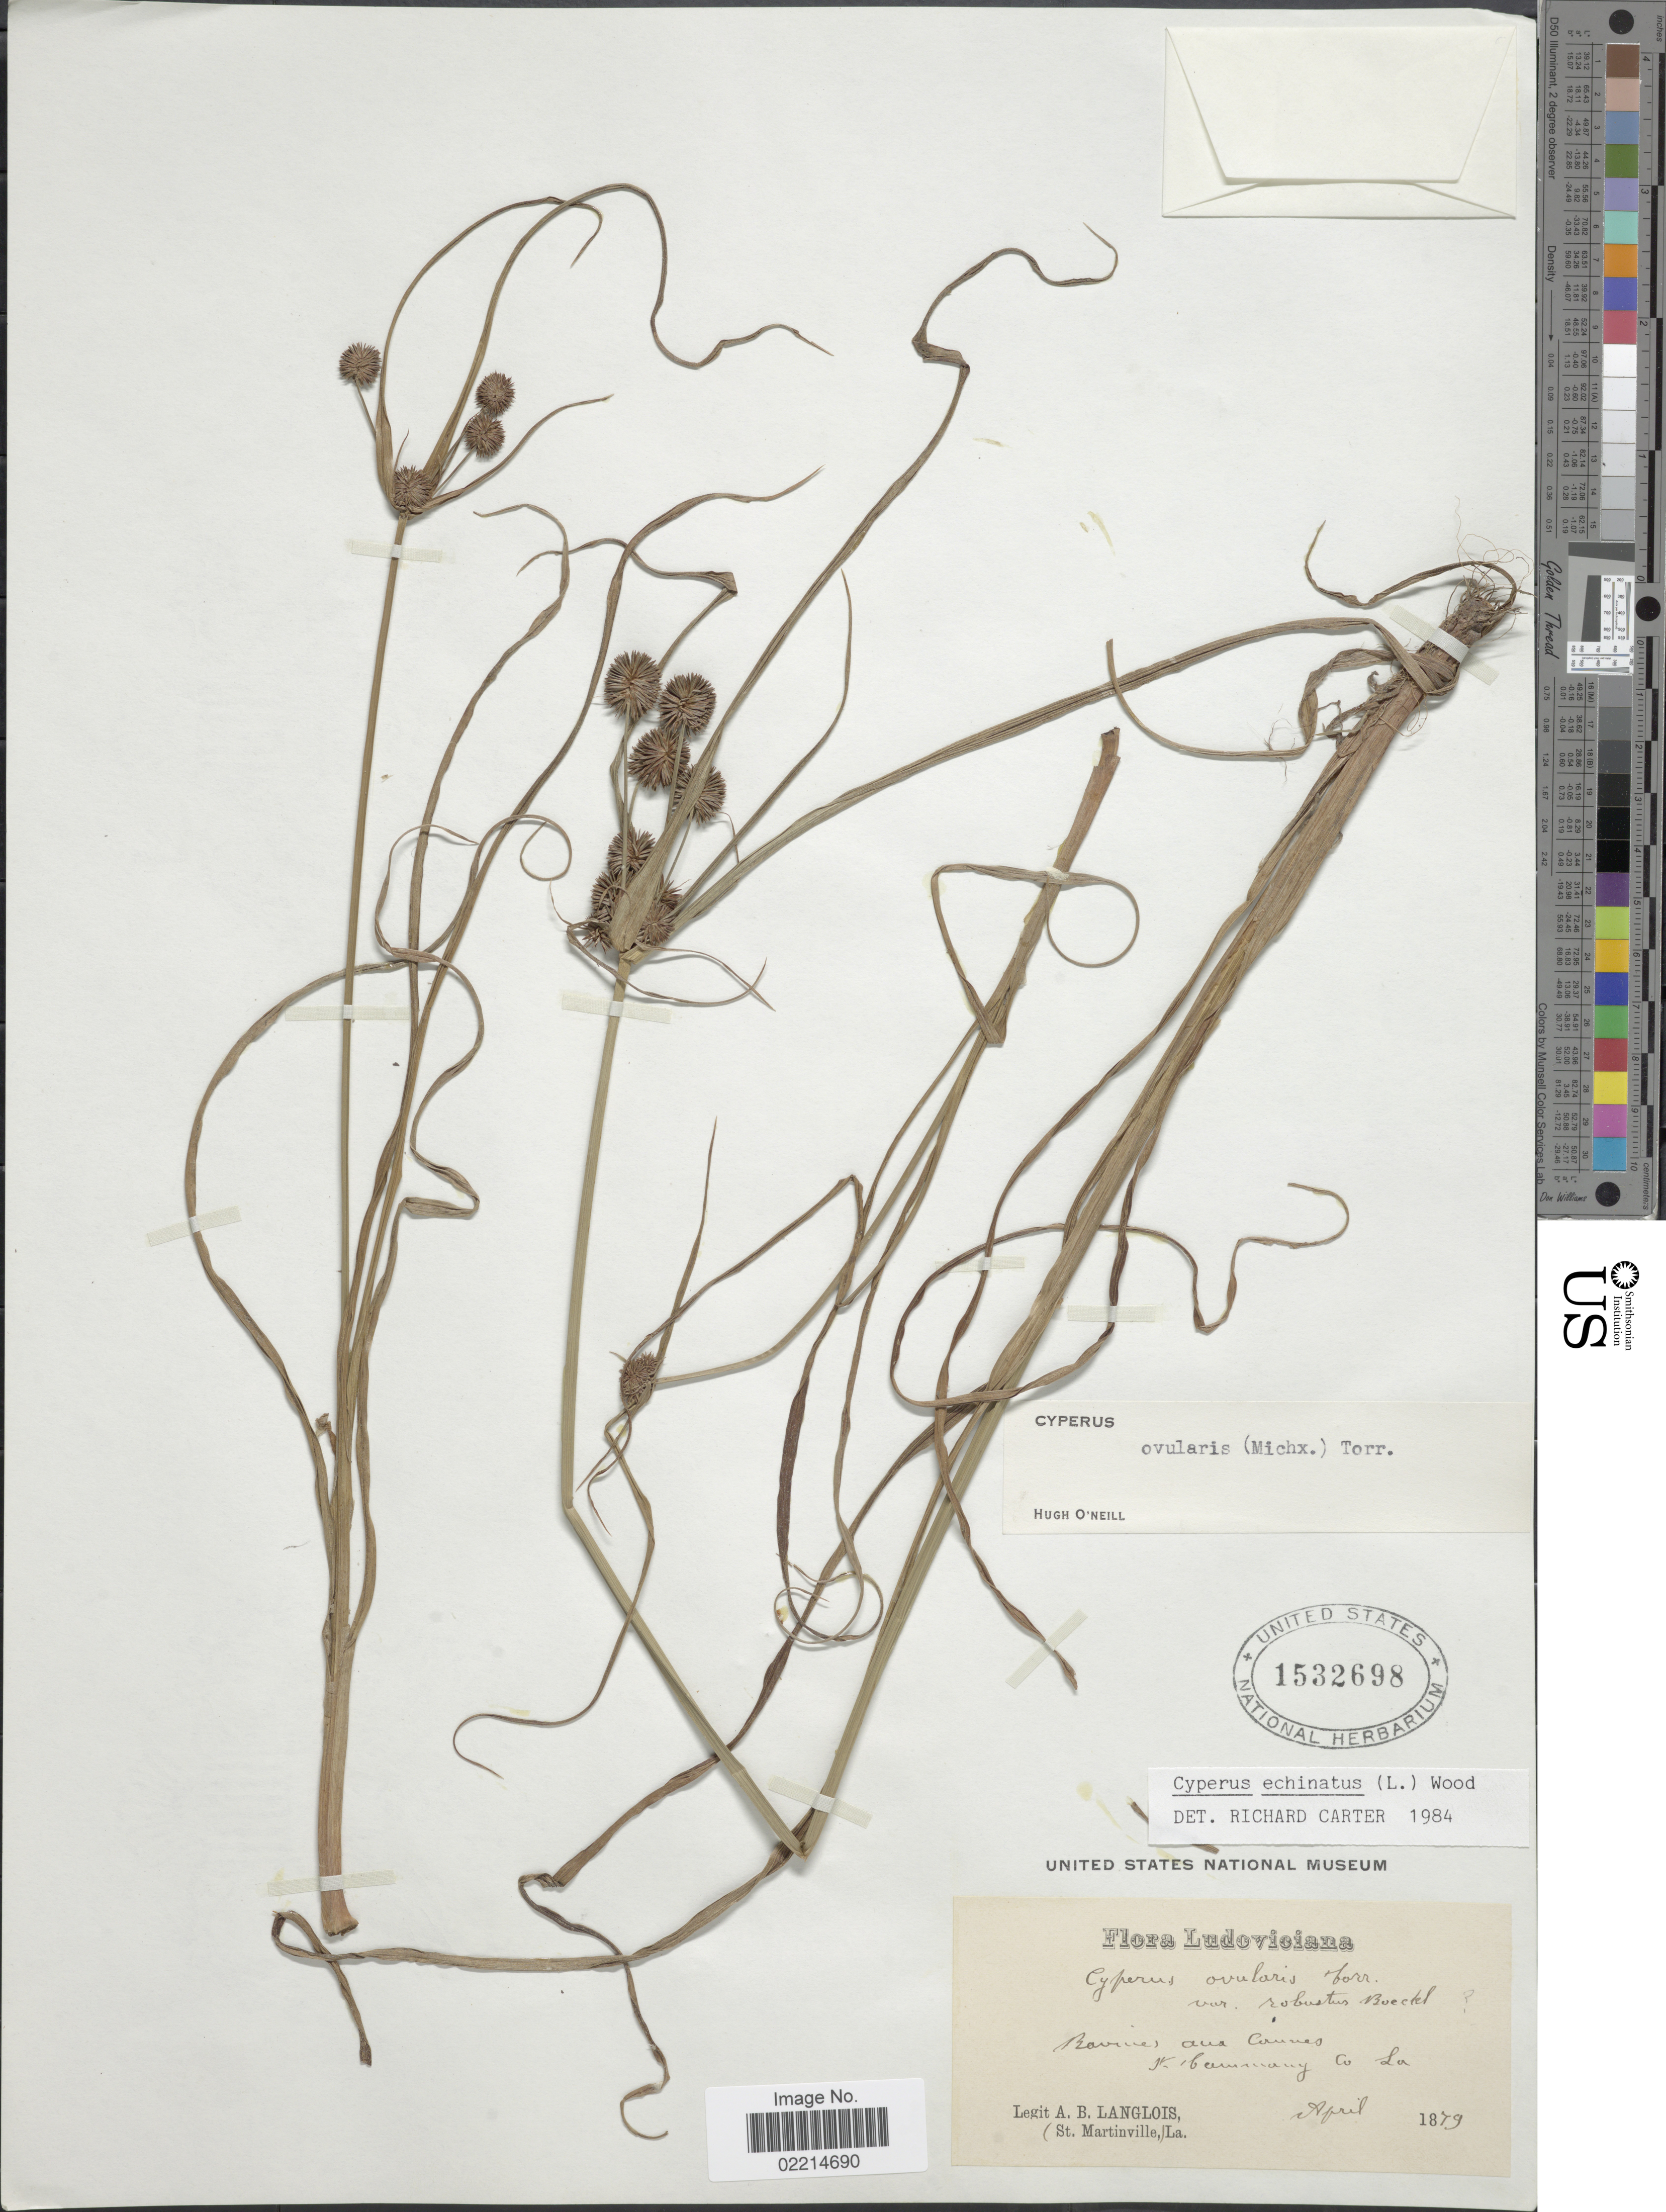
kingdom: Plantae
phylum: Tracheophyta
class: Liliopsida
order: Poales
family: Cyperaceae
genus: Cyperus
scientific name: Cyperus echinatus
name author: (L.) Alph. Wood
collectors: A. Langlois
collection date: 1879-04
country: United States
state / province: Louisiana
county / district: St. Tammany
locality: Ravines and Connes, St. Tammany Co. La.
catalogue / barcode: US 1532698